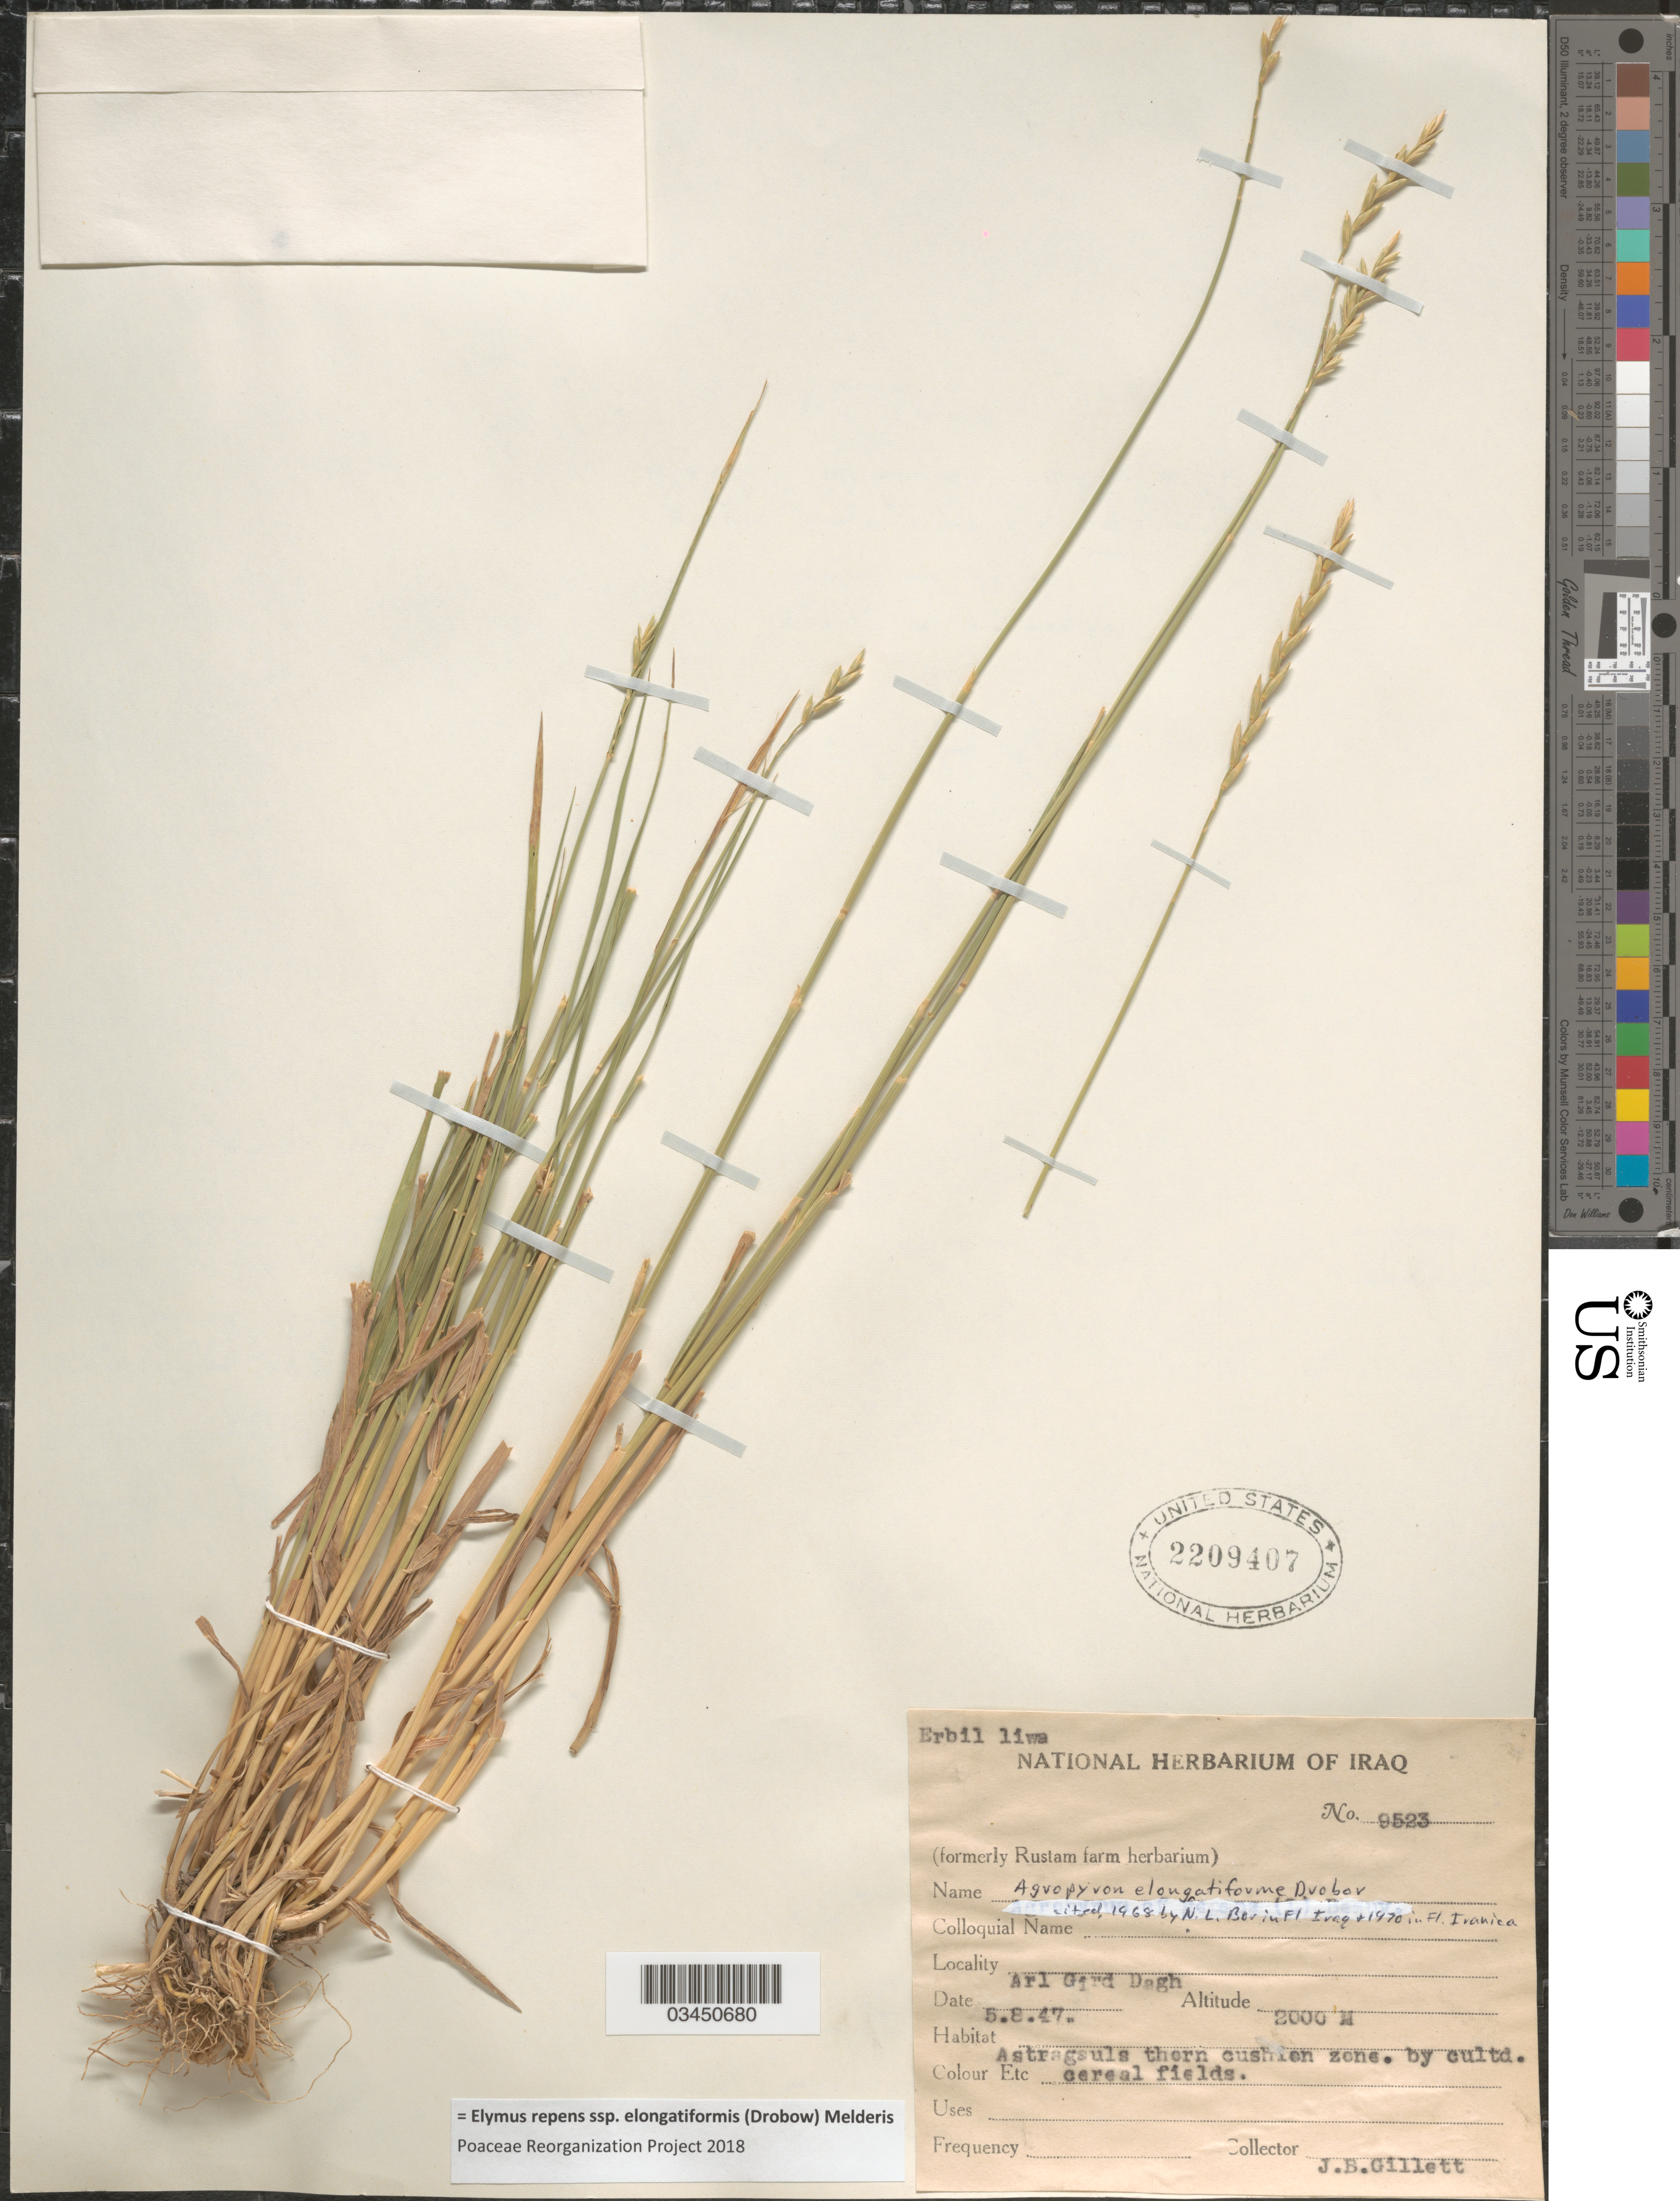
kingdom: Plantae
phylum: Tracheophyta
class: Liliopsida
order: Poales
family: Poaceae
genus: Elymus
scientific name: Elymus repens subsp. elongatiformis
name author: (Drobow) Melderis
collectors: J. B. Gillett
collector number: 9523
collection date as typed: Transcribed d/m/y: 5/8/47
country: Iraq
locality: Arl Gird Dagh.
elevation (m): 2000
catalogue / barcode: US 2209407